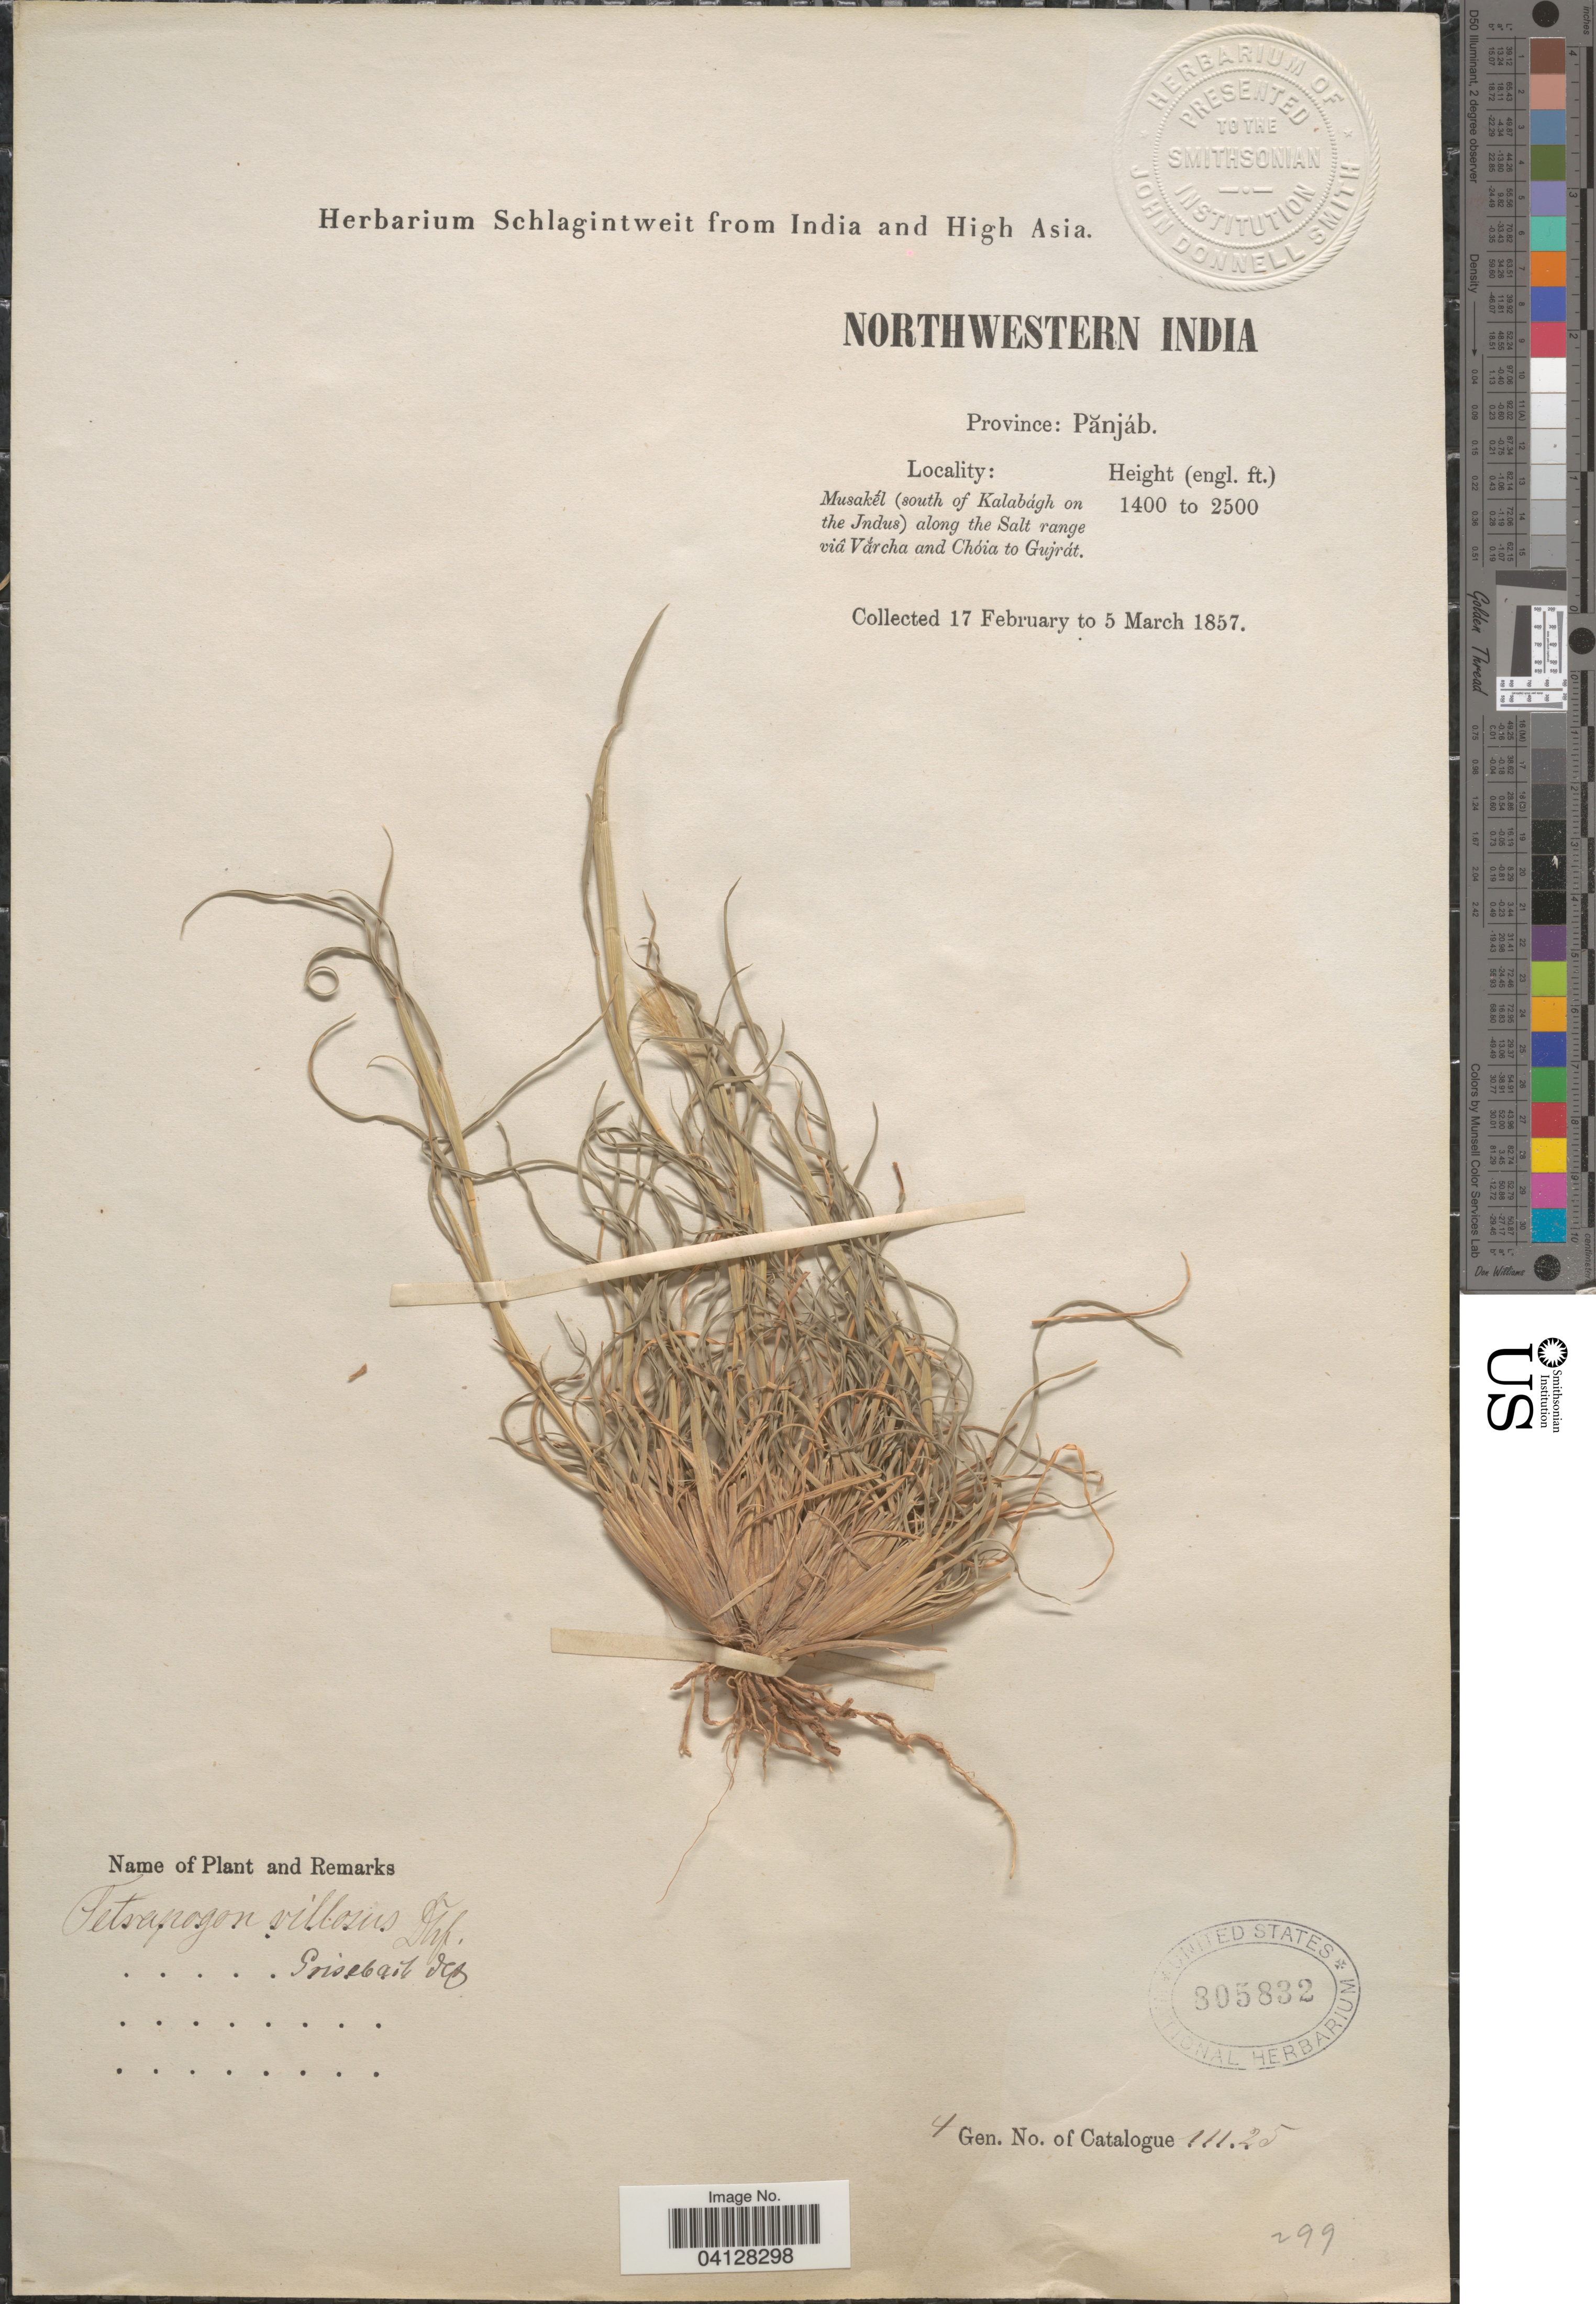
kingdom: Plantae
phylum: Tracheophyta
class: Liliopsida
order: Poales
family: Poaceae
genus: Tetrapogon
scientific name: Tetrapogon villosus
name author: Desf.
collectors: ex herb. Schlagintweit from India and High Asia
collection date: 1857-02-17/1857-03-05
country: India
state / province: Punjab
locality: Northwestern India. Province: Pănjáb. Musakél (south of Kalabágh on the Jndus) along the Salt range viâ Varcha and Chóia to Gujrát.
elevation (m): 427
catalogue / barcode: US 805832